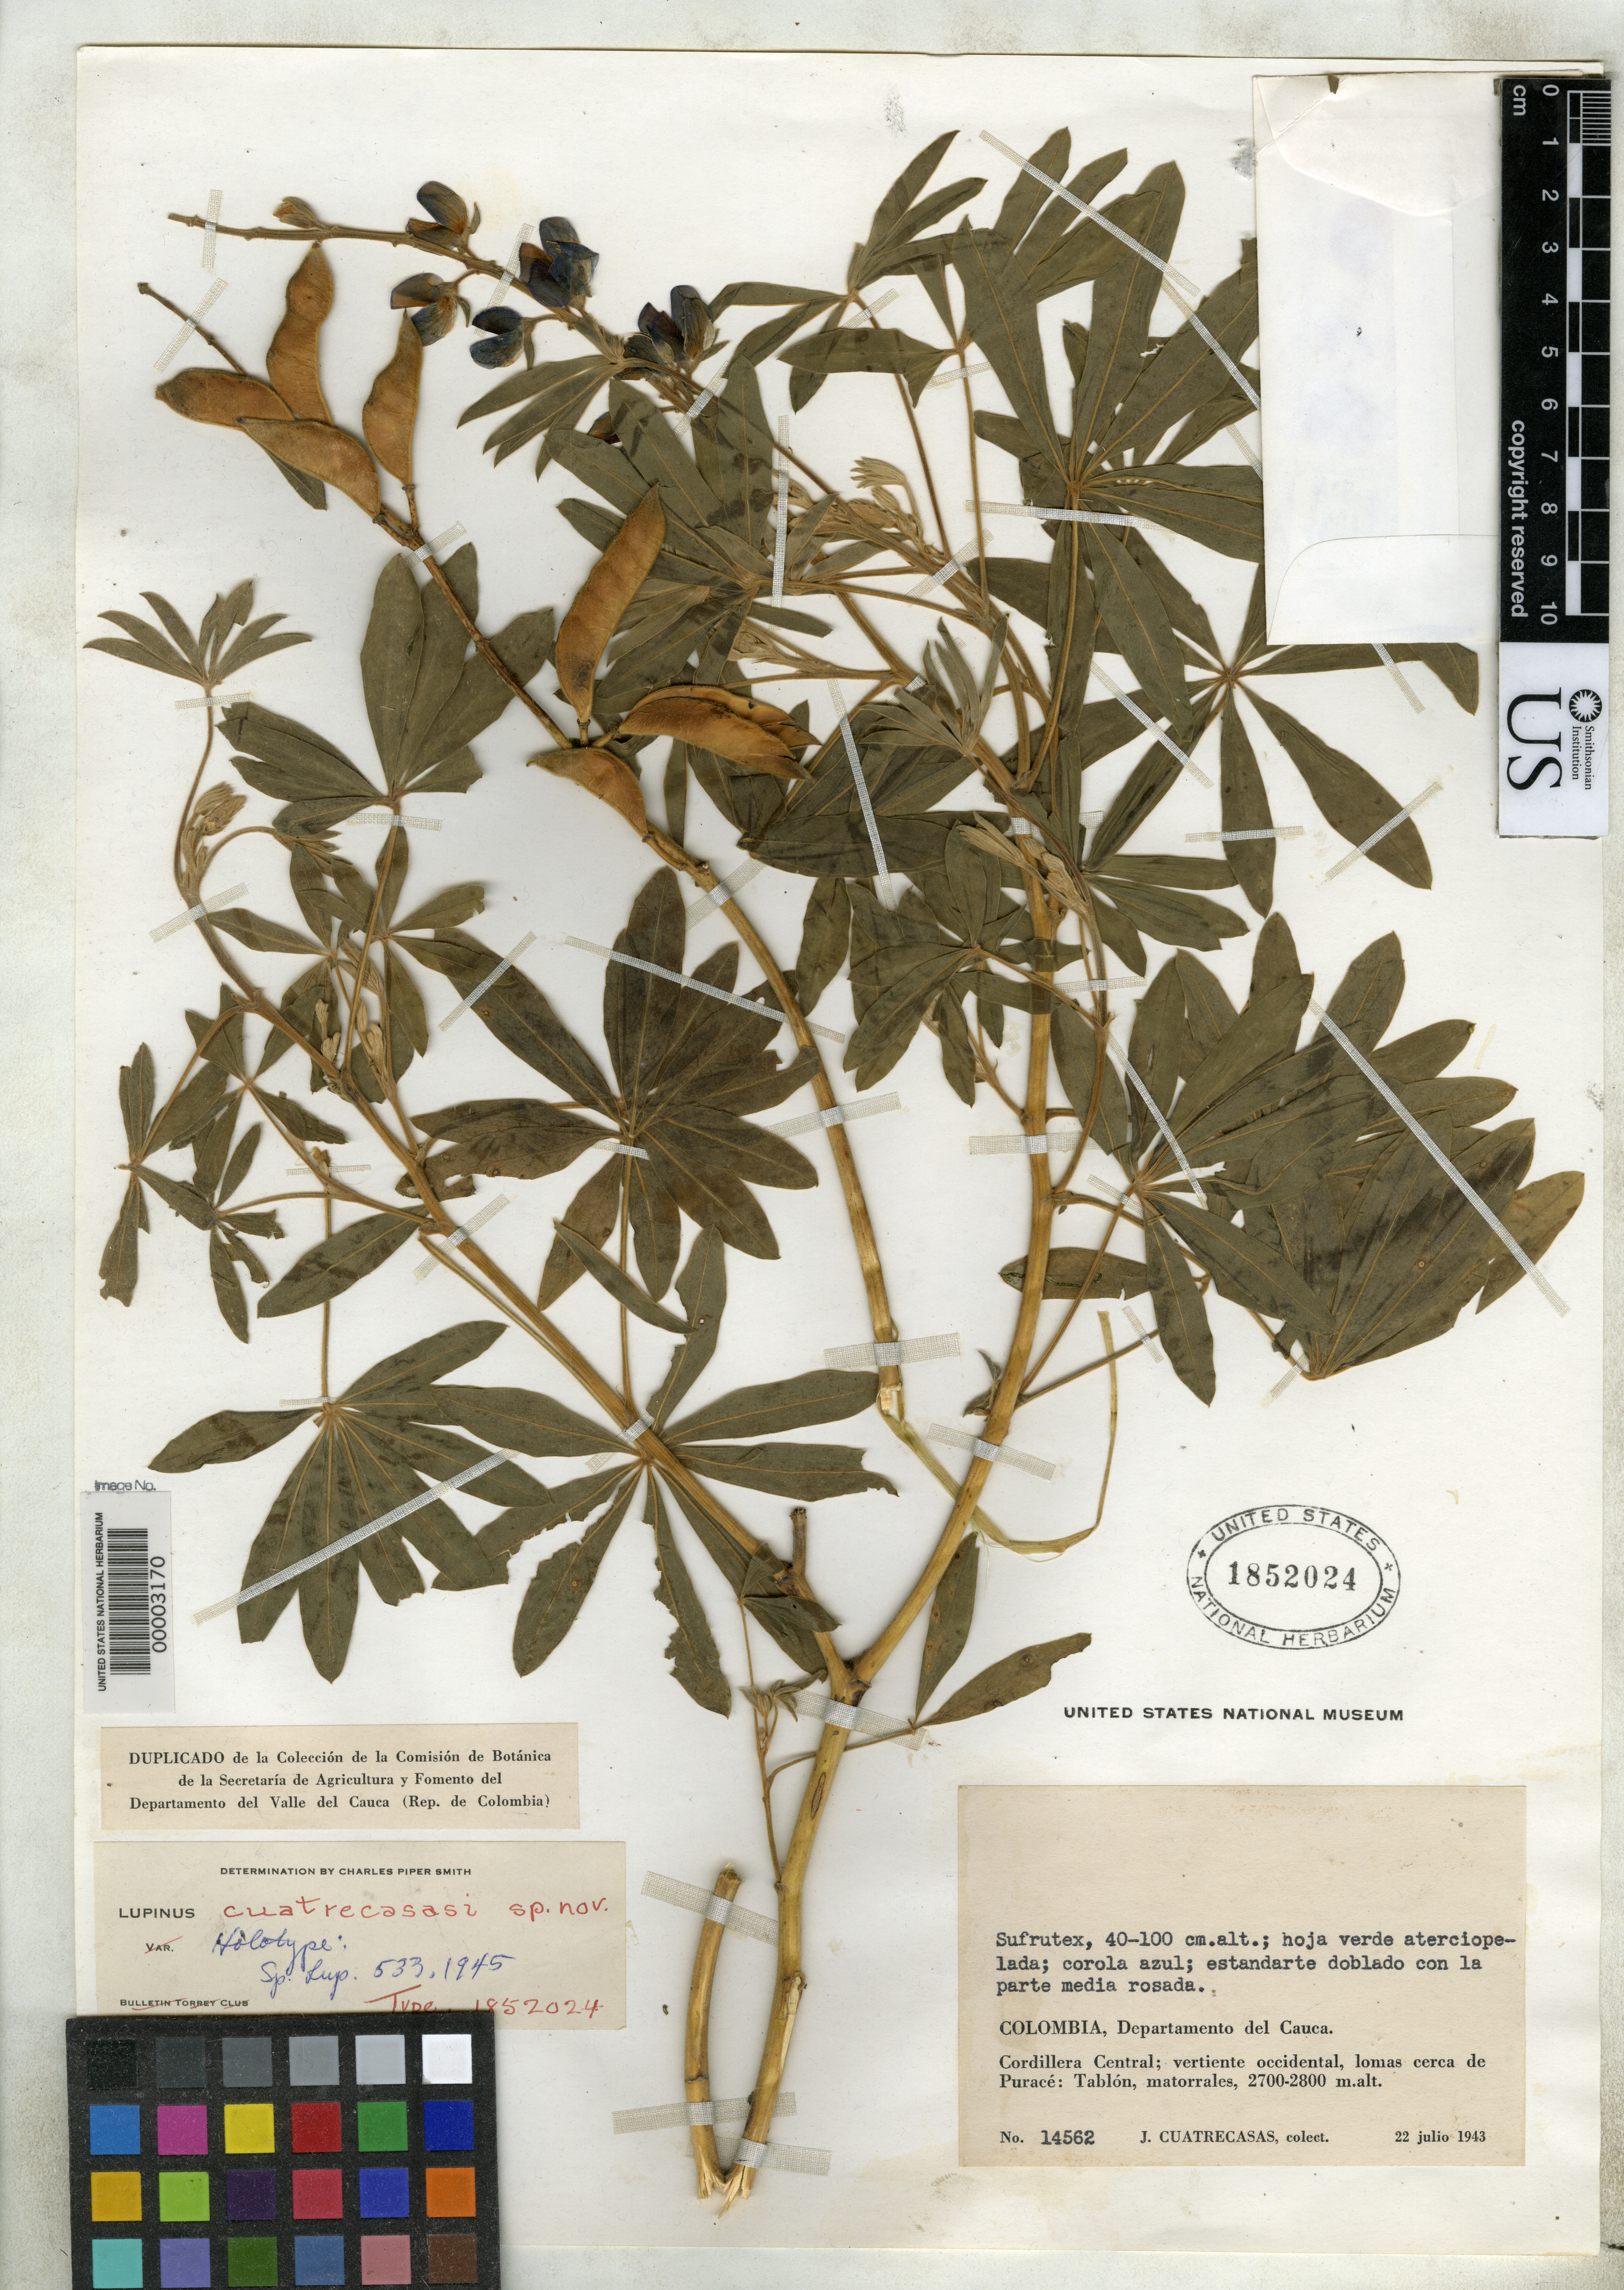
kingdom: Plantae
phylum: Tracheophyta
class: Magnoliopsida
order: Fabales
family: Fabaceae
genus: Lupinus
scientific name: Lupinus cuatrecasasii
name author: C.P. Sm.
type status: Holotype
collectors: J. Cuatrecasas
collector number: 14562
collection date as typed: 22 Jul 1943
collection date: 1943-07-22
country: Colombia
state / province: Cauca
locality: Near Purace, Tablon.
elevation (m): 2700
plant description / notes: Specific epithet annotated and published as "cuatrecasasi".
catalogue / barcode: US 1852024